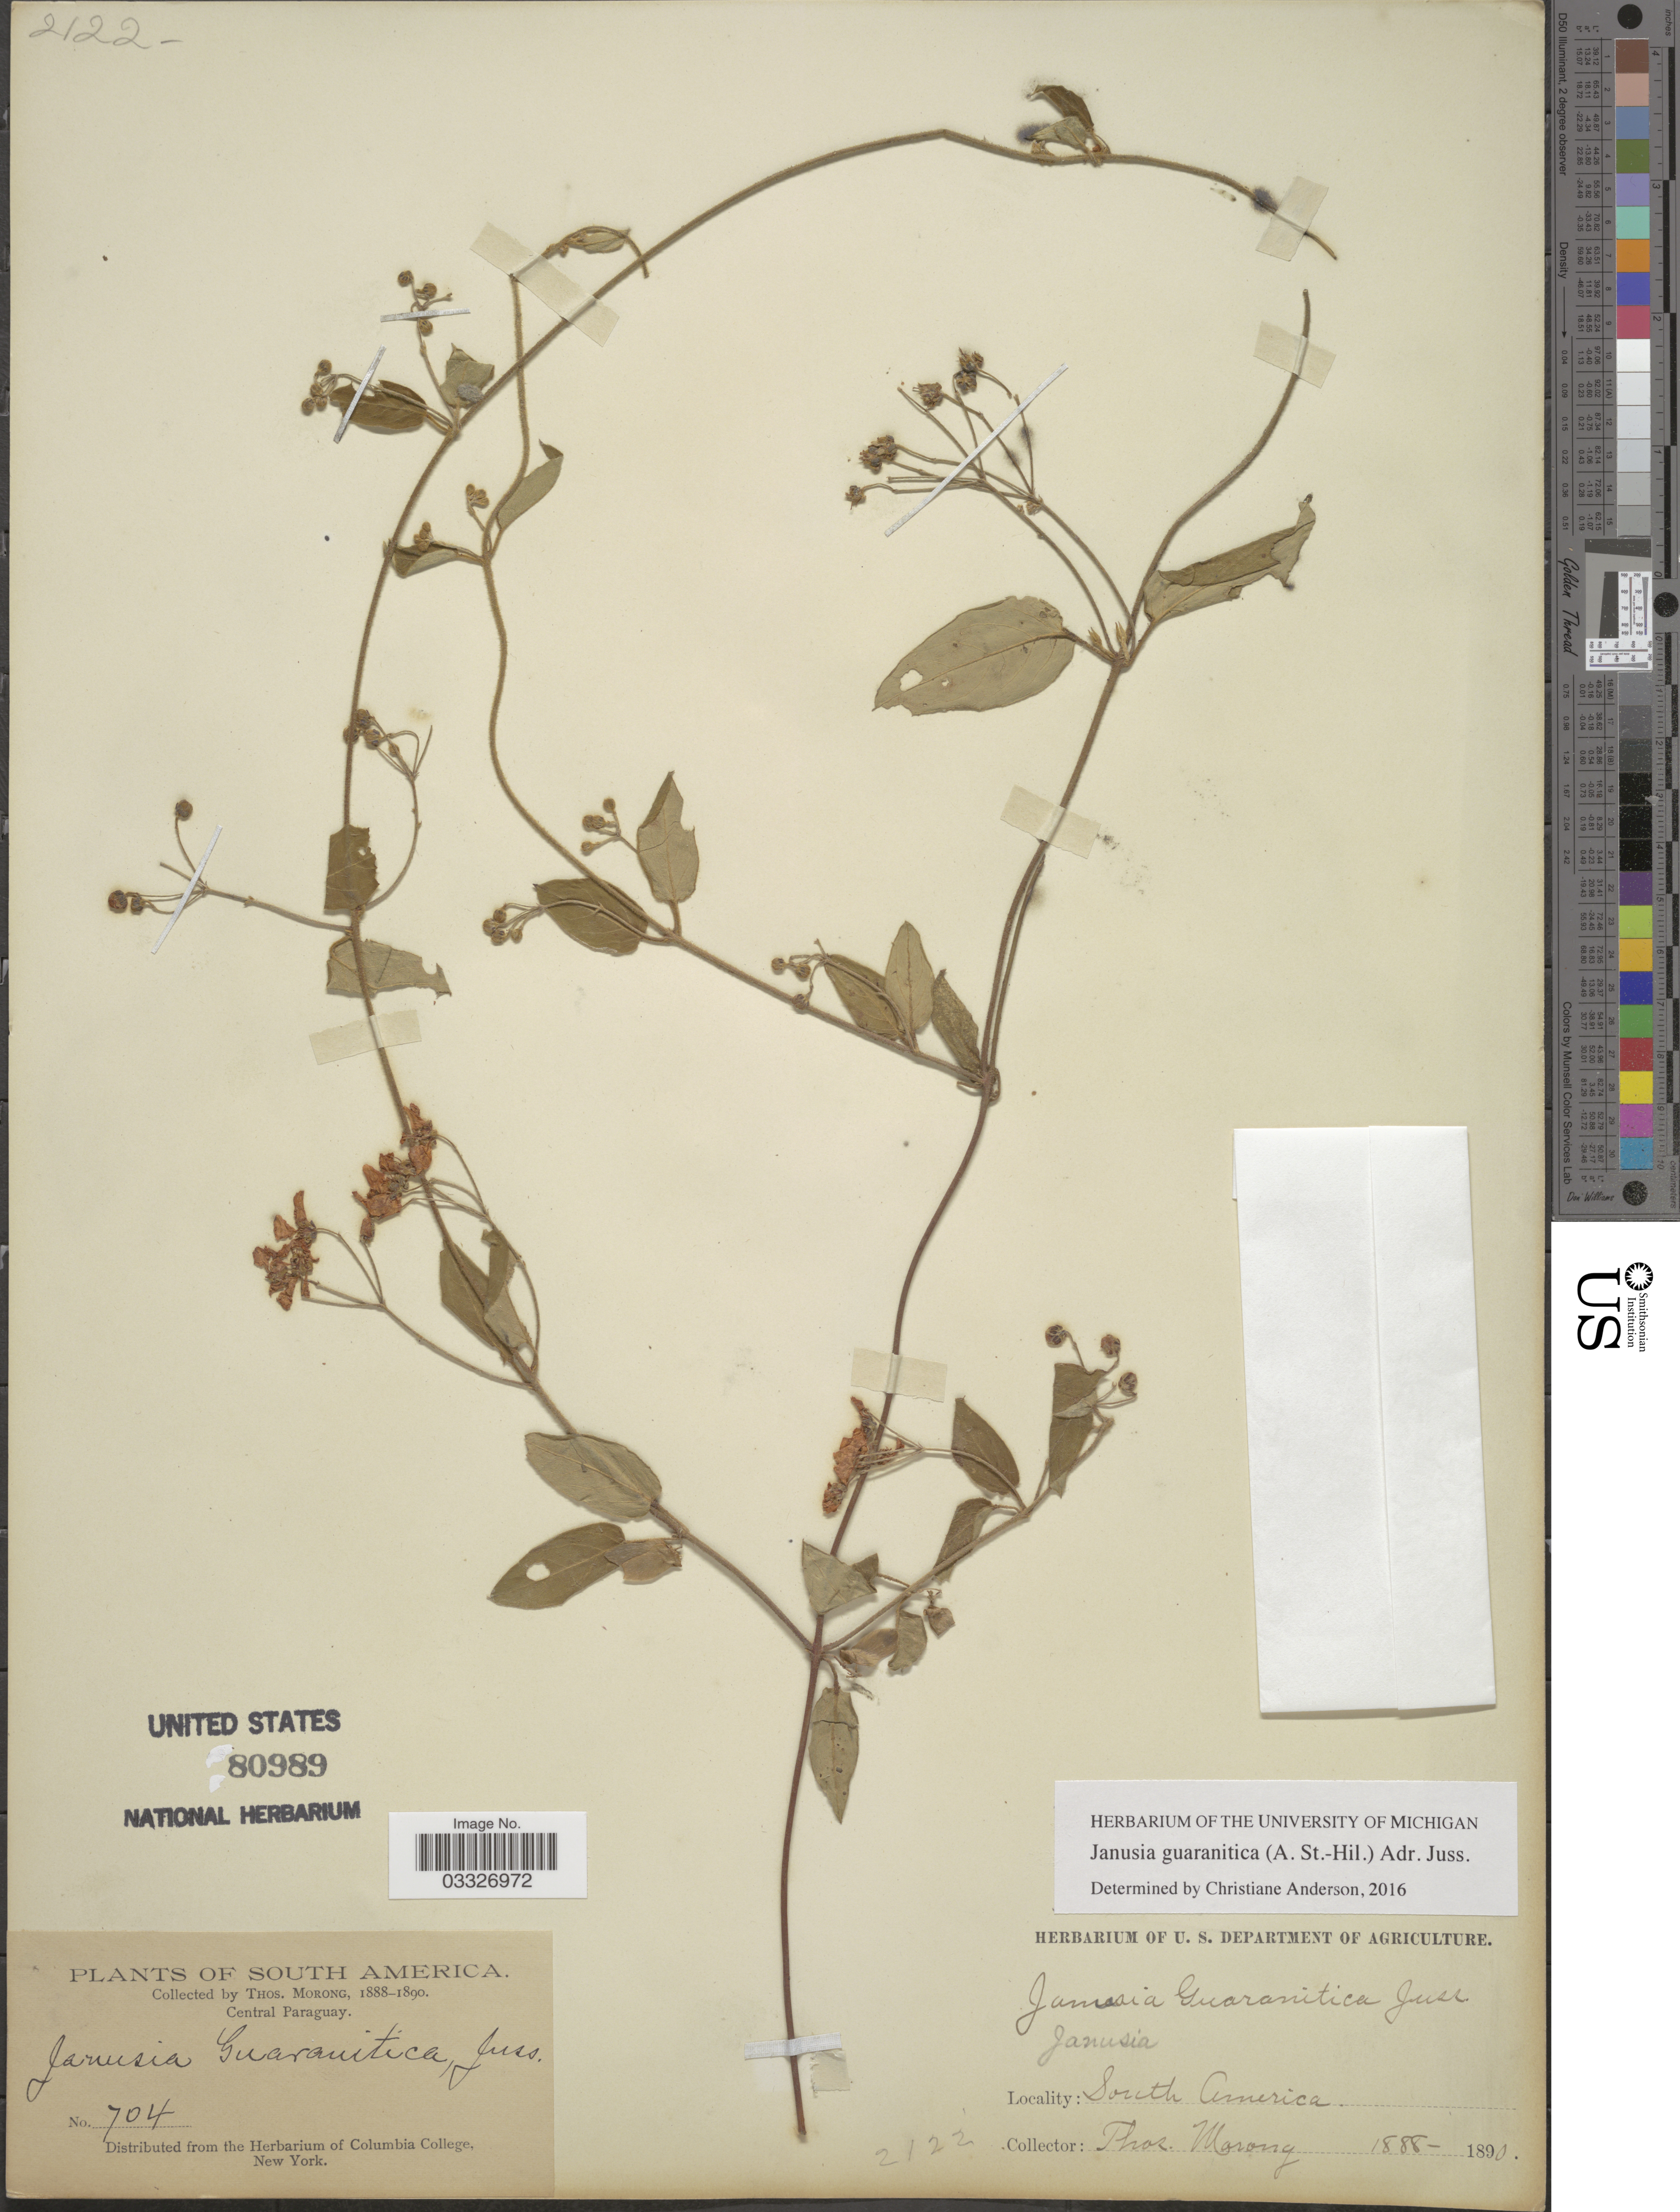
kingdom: Plantae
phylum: Tracheophyta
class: Magnoliopsida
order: Malpighiales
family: Malpighiaceae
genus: Janusia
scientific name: Janusia guaranitica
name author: (A. St.-Hil.) A. Juss.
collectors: ex herb. T. Morong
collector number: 704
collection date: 1888/1890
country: Paraguay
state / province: Central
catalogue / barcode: US 80989